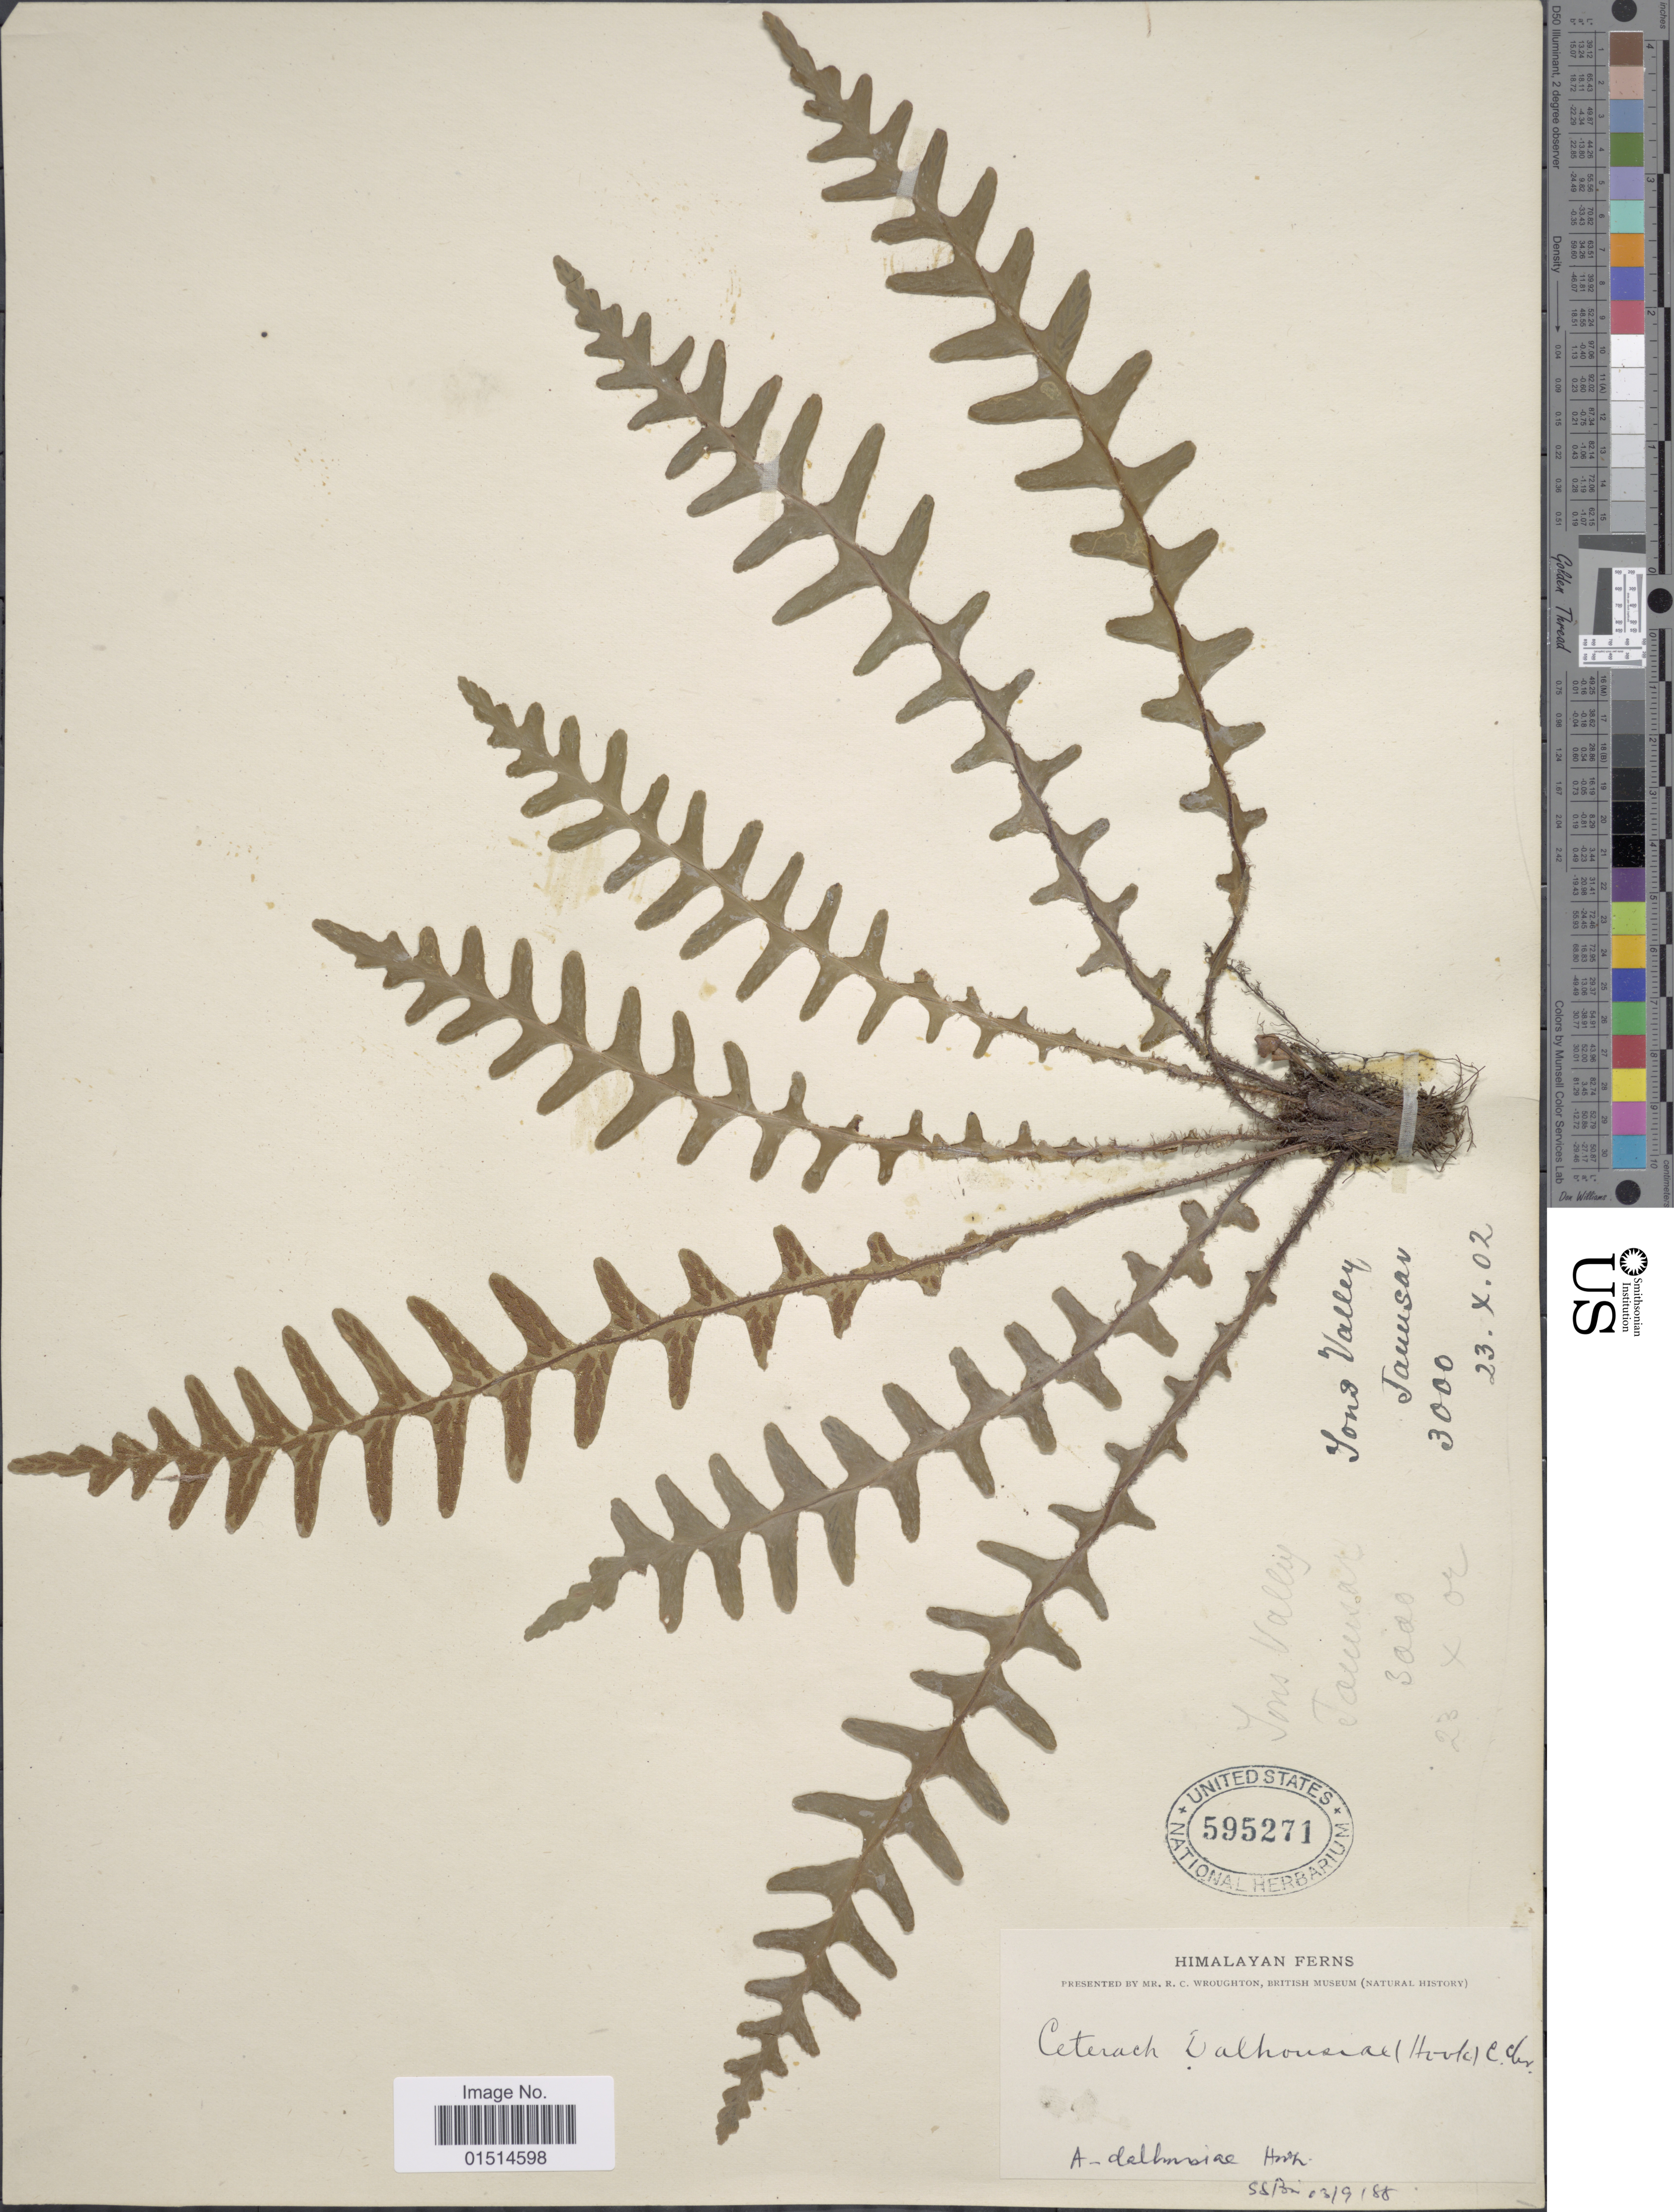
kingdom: Plantae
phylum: Tracheophyta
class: Polypodiopsida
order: Polypodiales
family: Aspleniaceae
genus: Asplenium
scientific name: Asplenium dalhousiae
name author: Hook.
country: India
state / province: Uttar Pradesh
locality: Himalaya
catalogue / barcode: US 595271